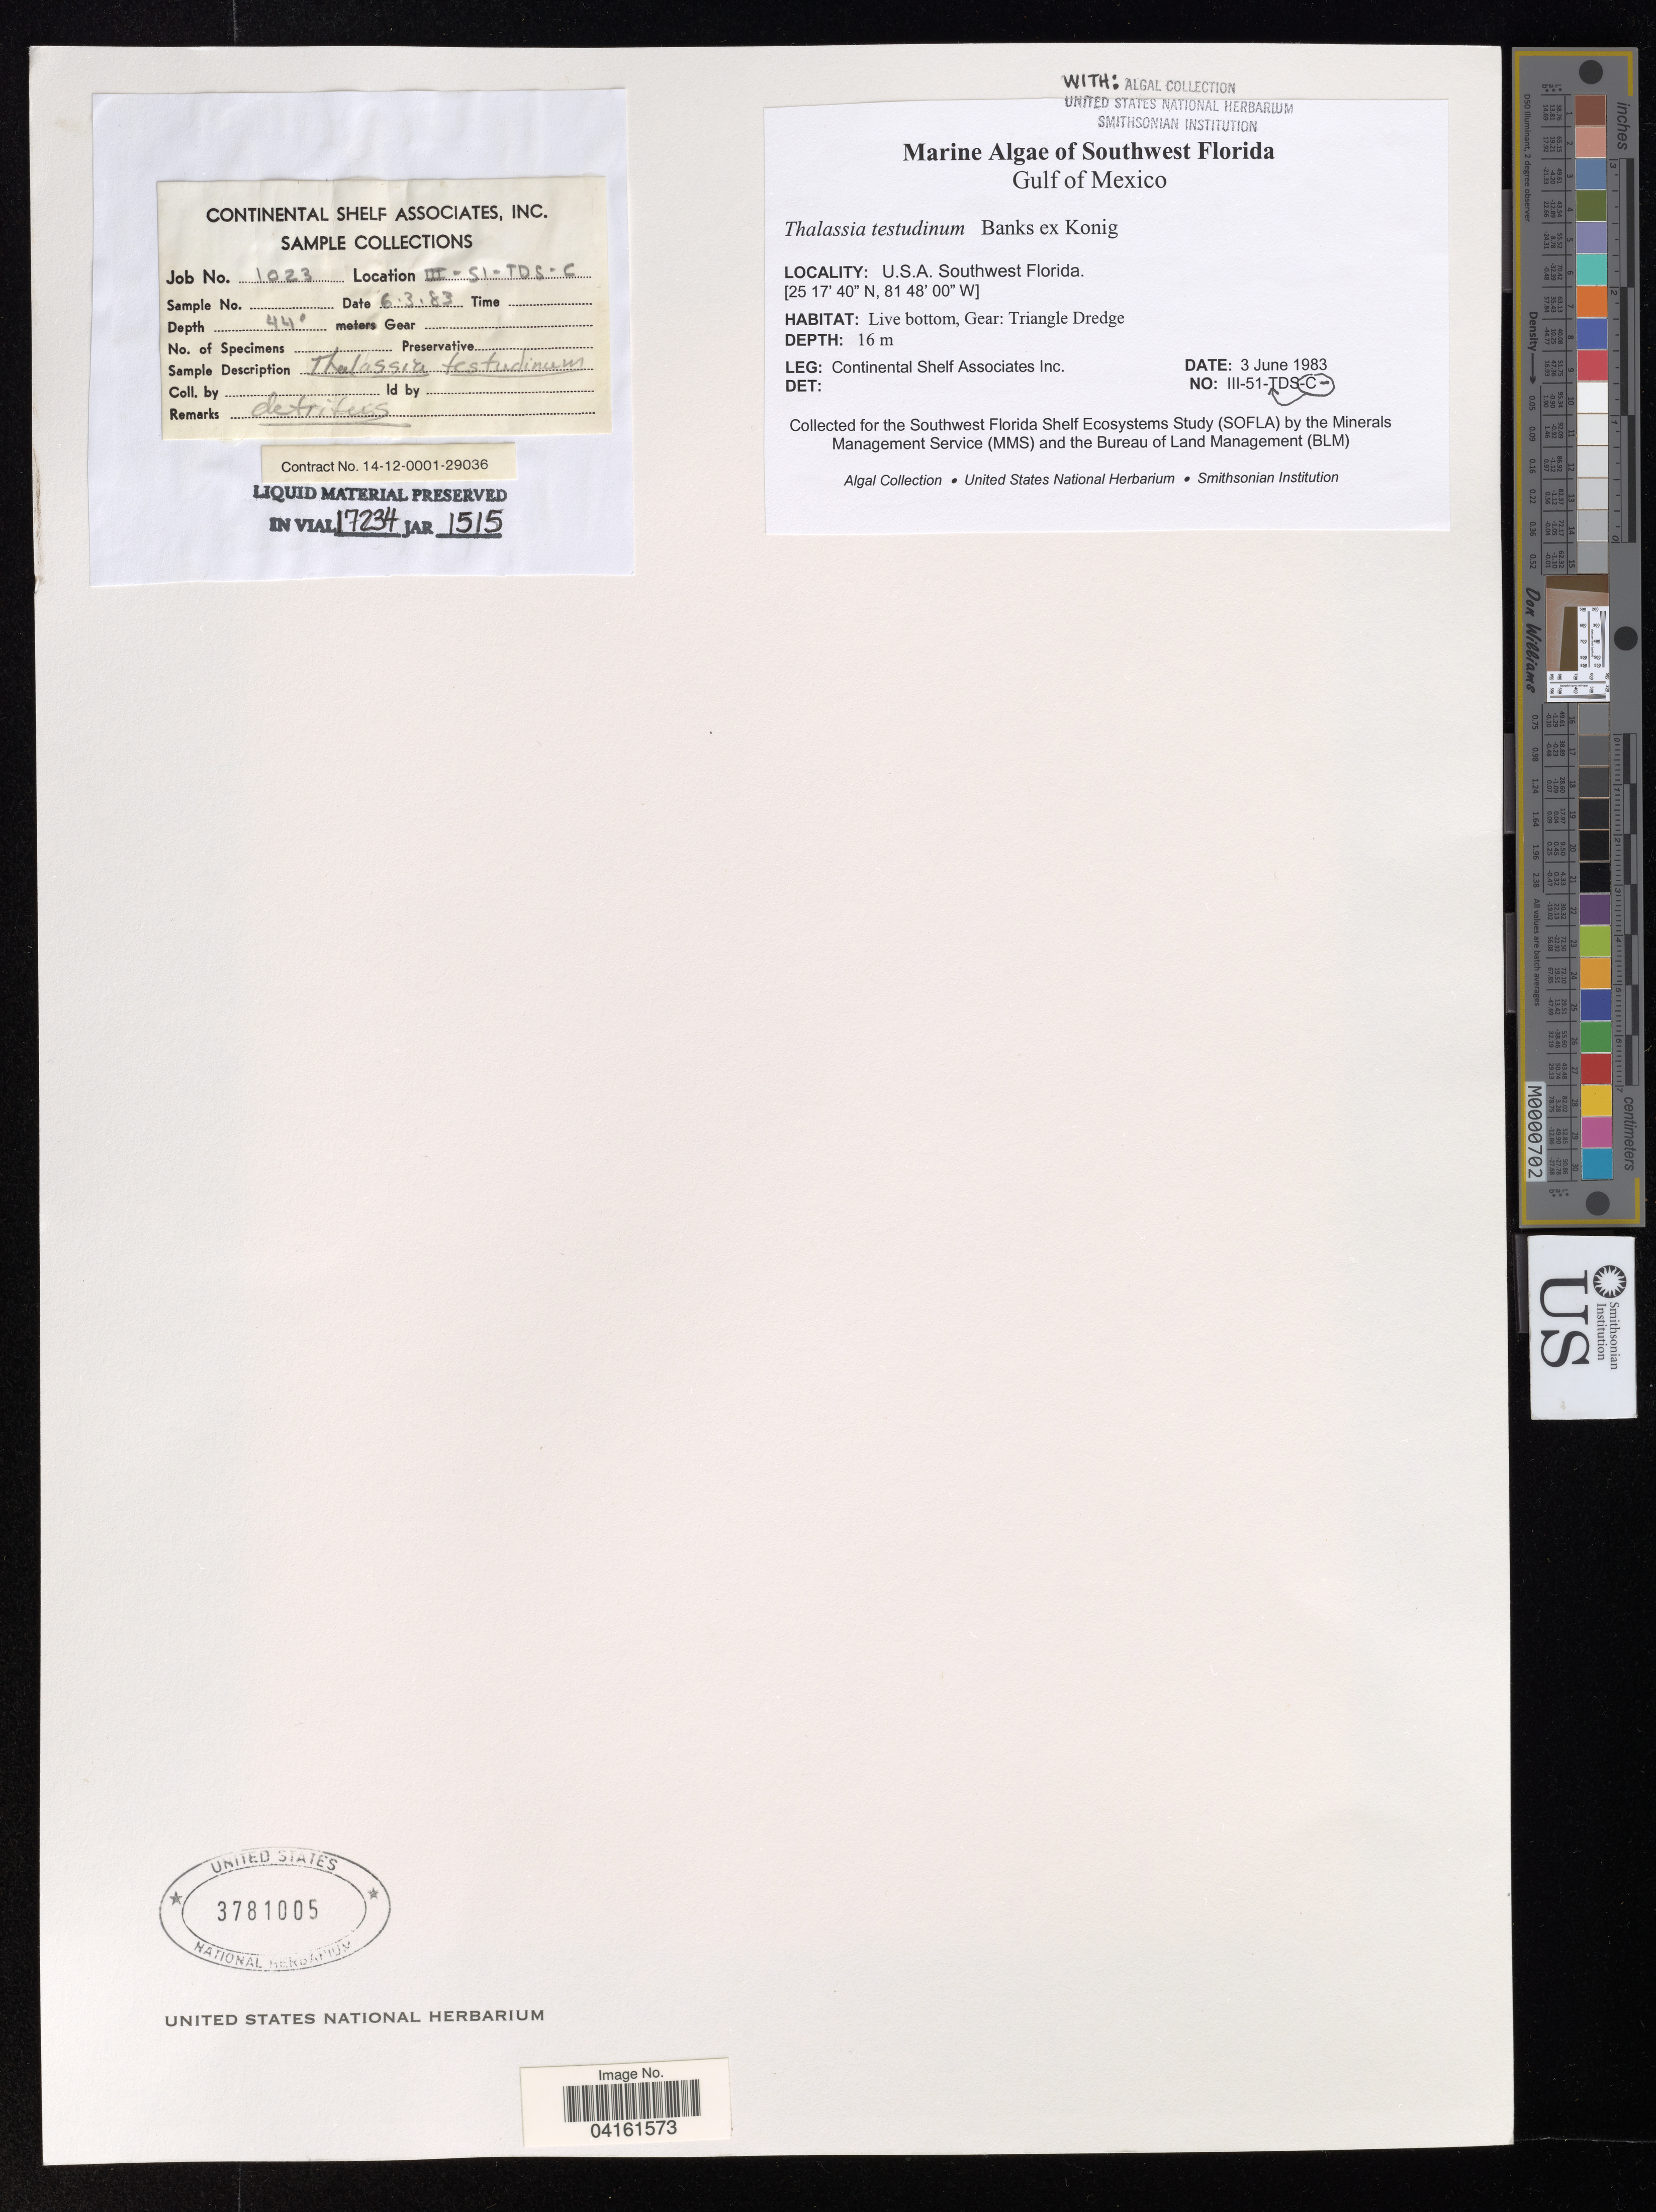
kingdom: Plantae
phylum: Tracheophyta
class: Liliopsida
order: Alismatales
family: Hydrocharitaceae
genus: Thalassia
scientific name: Thalassia testudinum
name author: Banks & Sol. ex K.D. Koenig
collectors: Continental Shelf Associates Inc.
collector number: III-51-C-TDS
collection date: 1983-06-03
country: United States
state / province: Florida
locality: Southwest Florida. Gulf of Mexico. Live bottom, Gear: Triangle Dredge.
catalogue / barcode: US 3781005